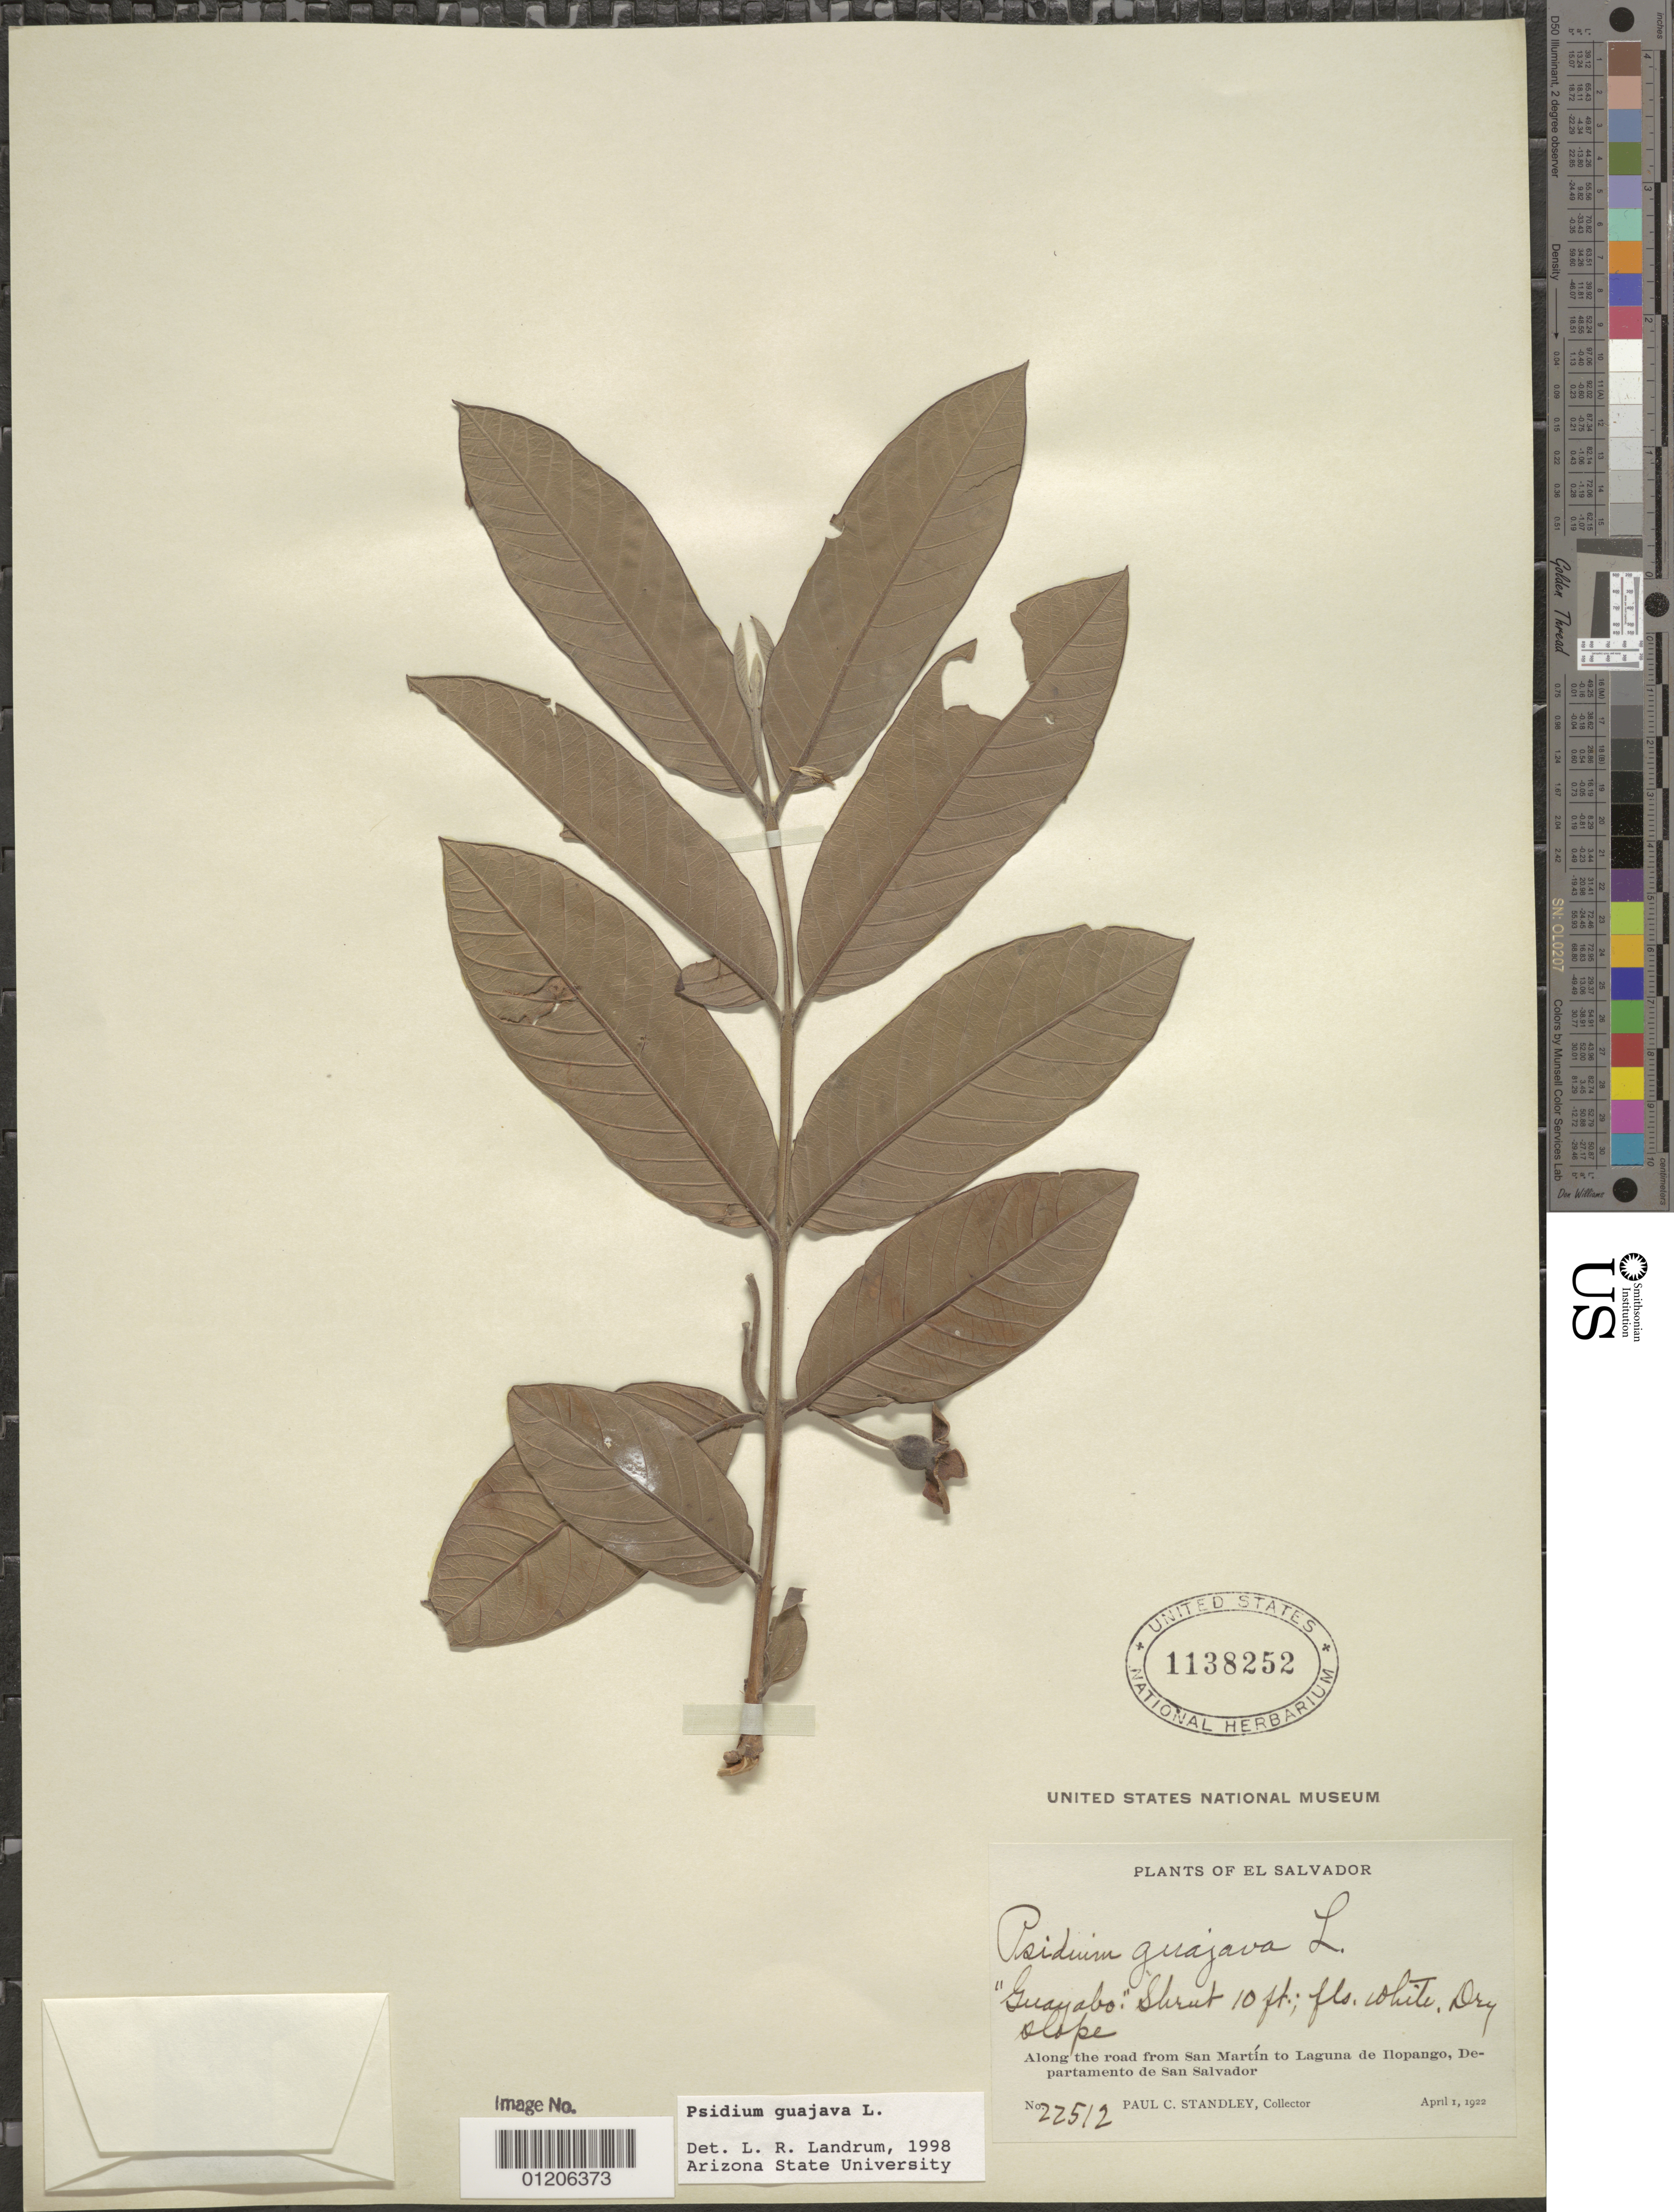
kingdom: Plantae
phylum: Tracheophyta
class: Magnoliopsida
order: Myrtales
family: Myrtaceae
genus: Psidium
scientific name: Psidium guajava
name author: L.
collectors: P. C. Standley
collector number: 22512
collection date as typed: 01 Apr 1922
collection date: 1922-04-01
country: El Salvador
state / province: San Salvador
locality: Along the road from San Martín to Laguna de Ilpango.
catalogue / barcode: US 1138252